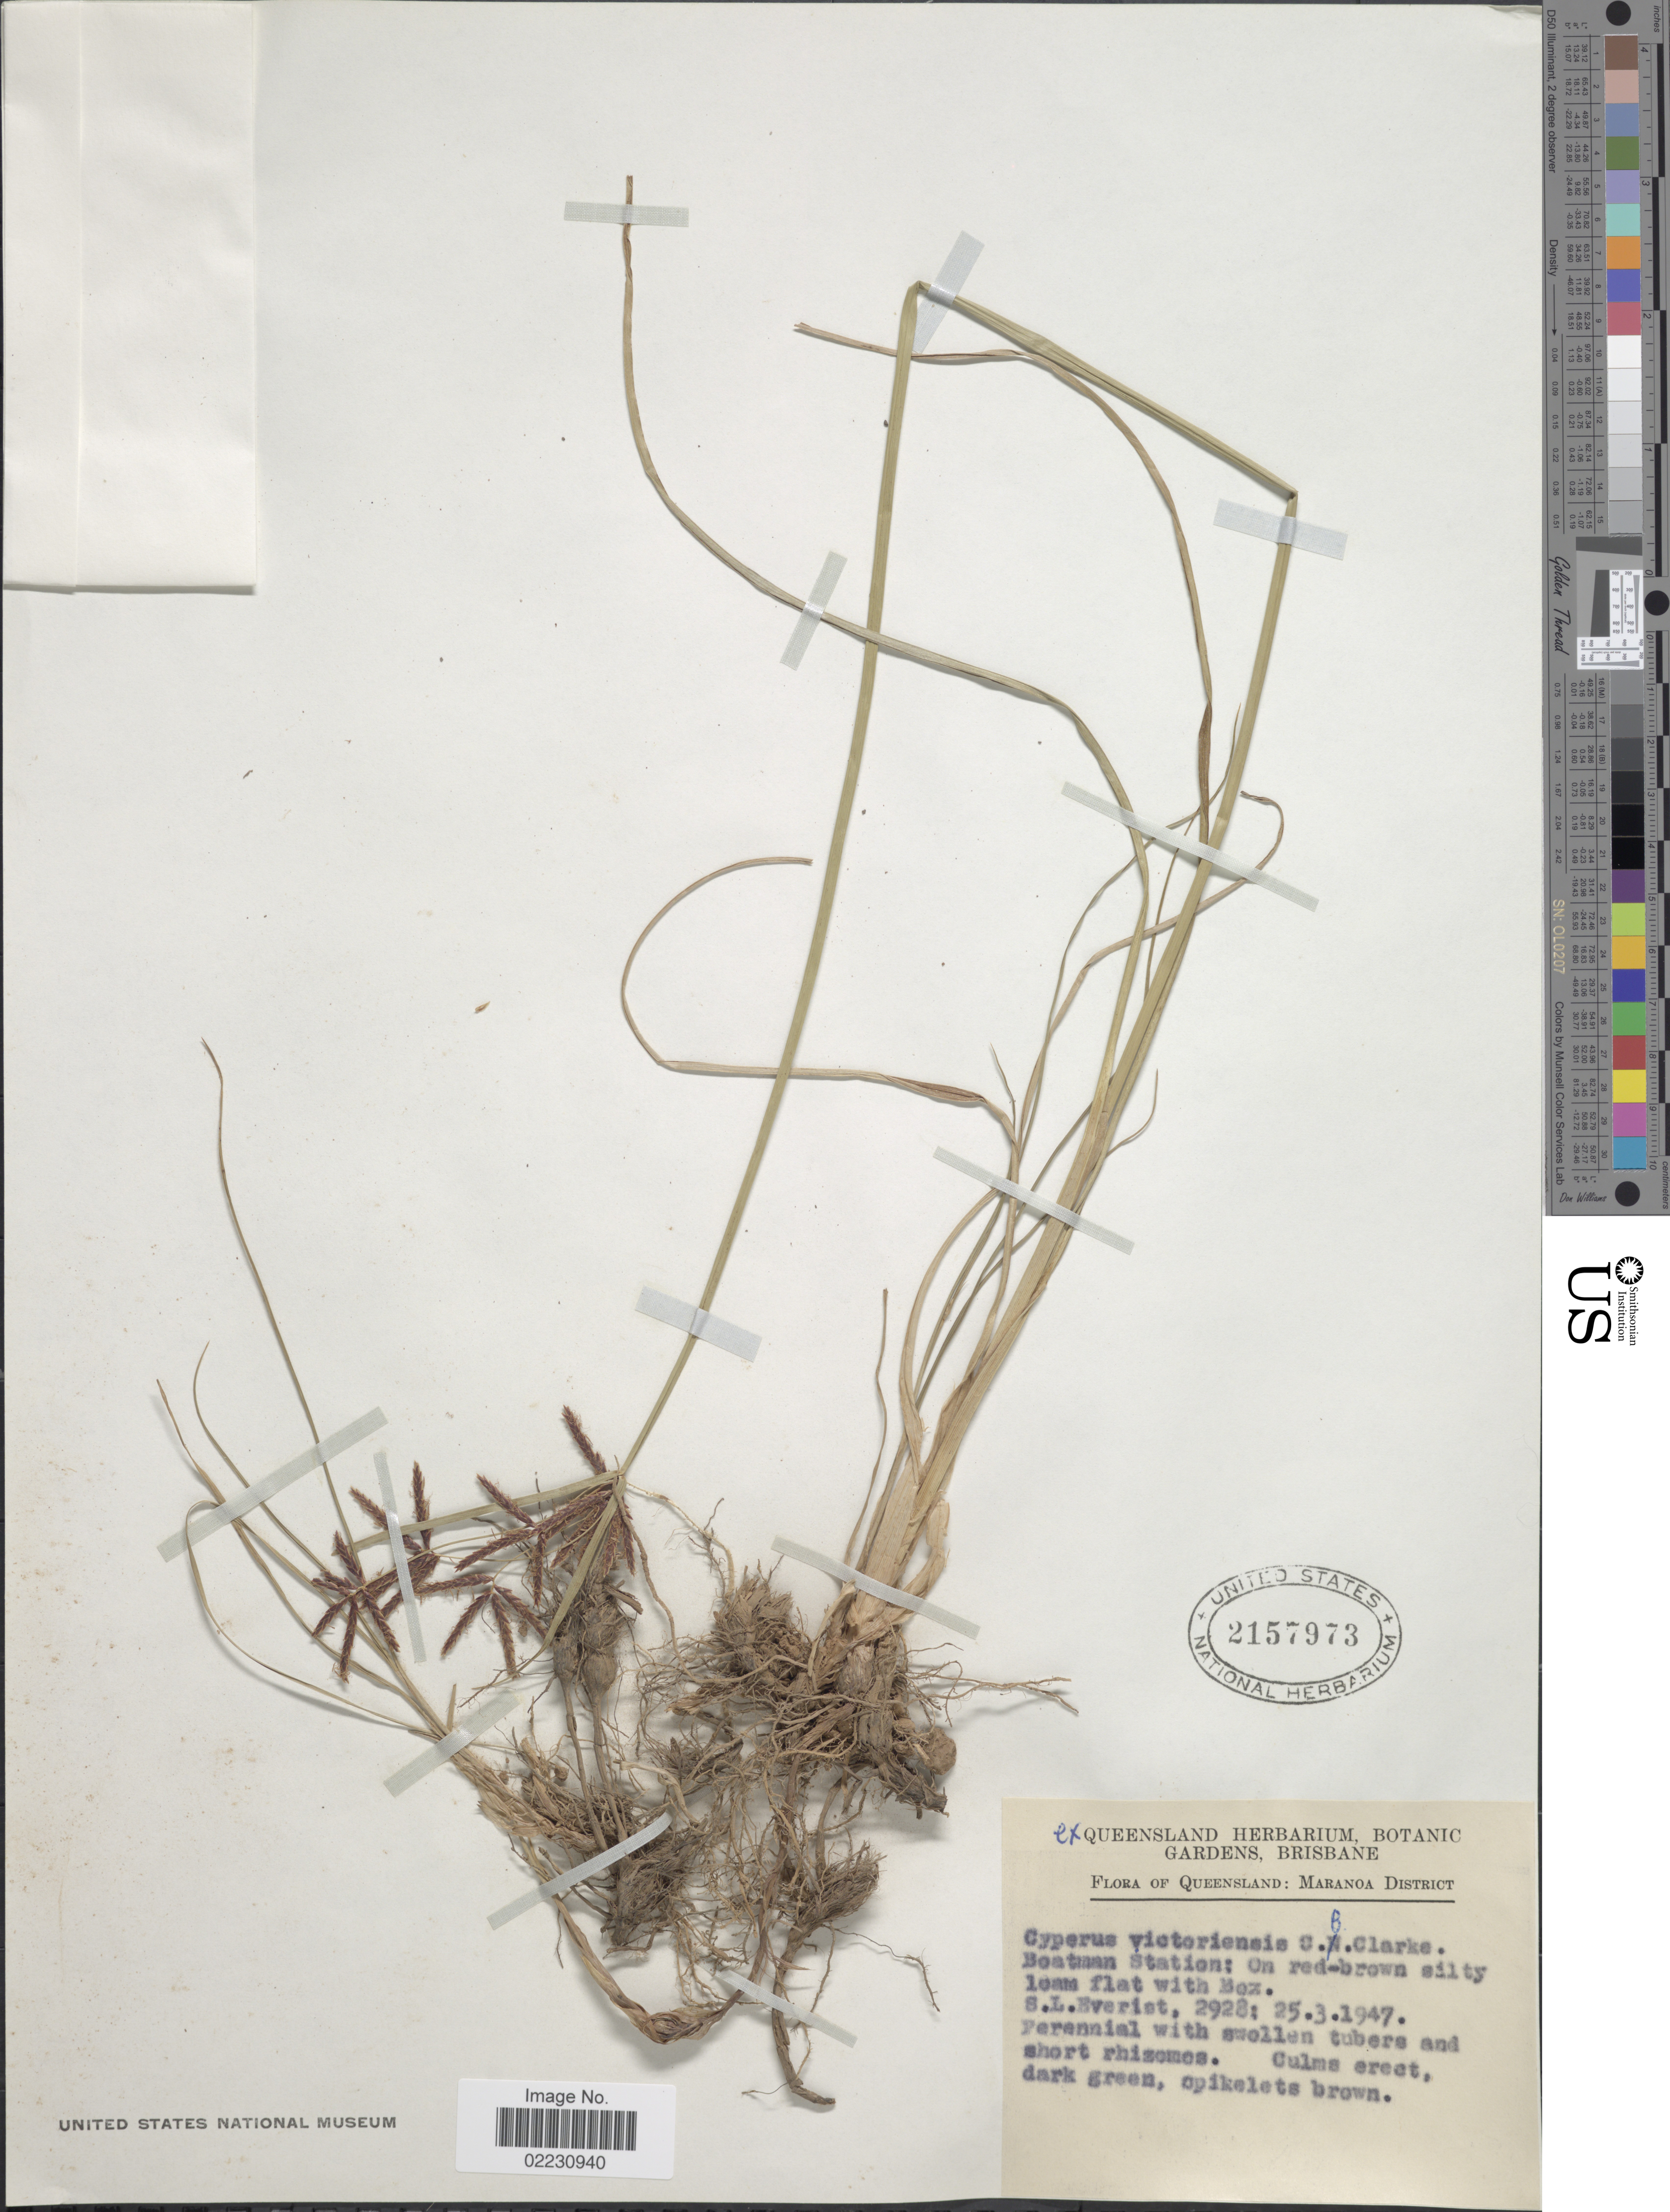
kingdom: Plantae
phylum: Tracheophyta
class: Liliopsida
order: Poales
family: Cyperaceae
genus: Cyperus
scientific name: Cyperus victoriensis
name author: C.B. Clarke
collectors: S. Everist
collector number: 2928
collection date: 1947-03-25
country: Australia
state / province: Queensland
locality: Maranoa District, Boatman Station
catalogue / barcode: US 2157973